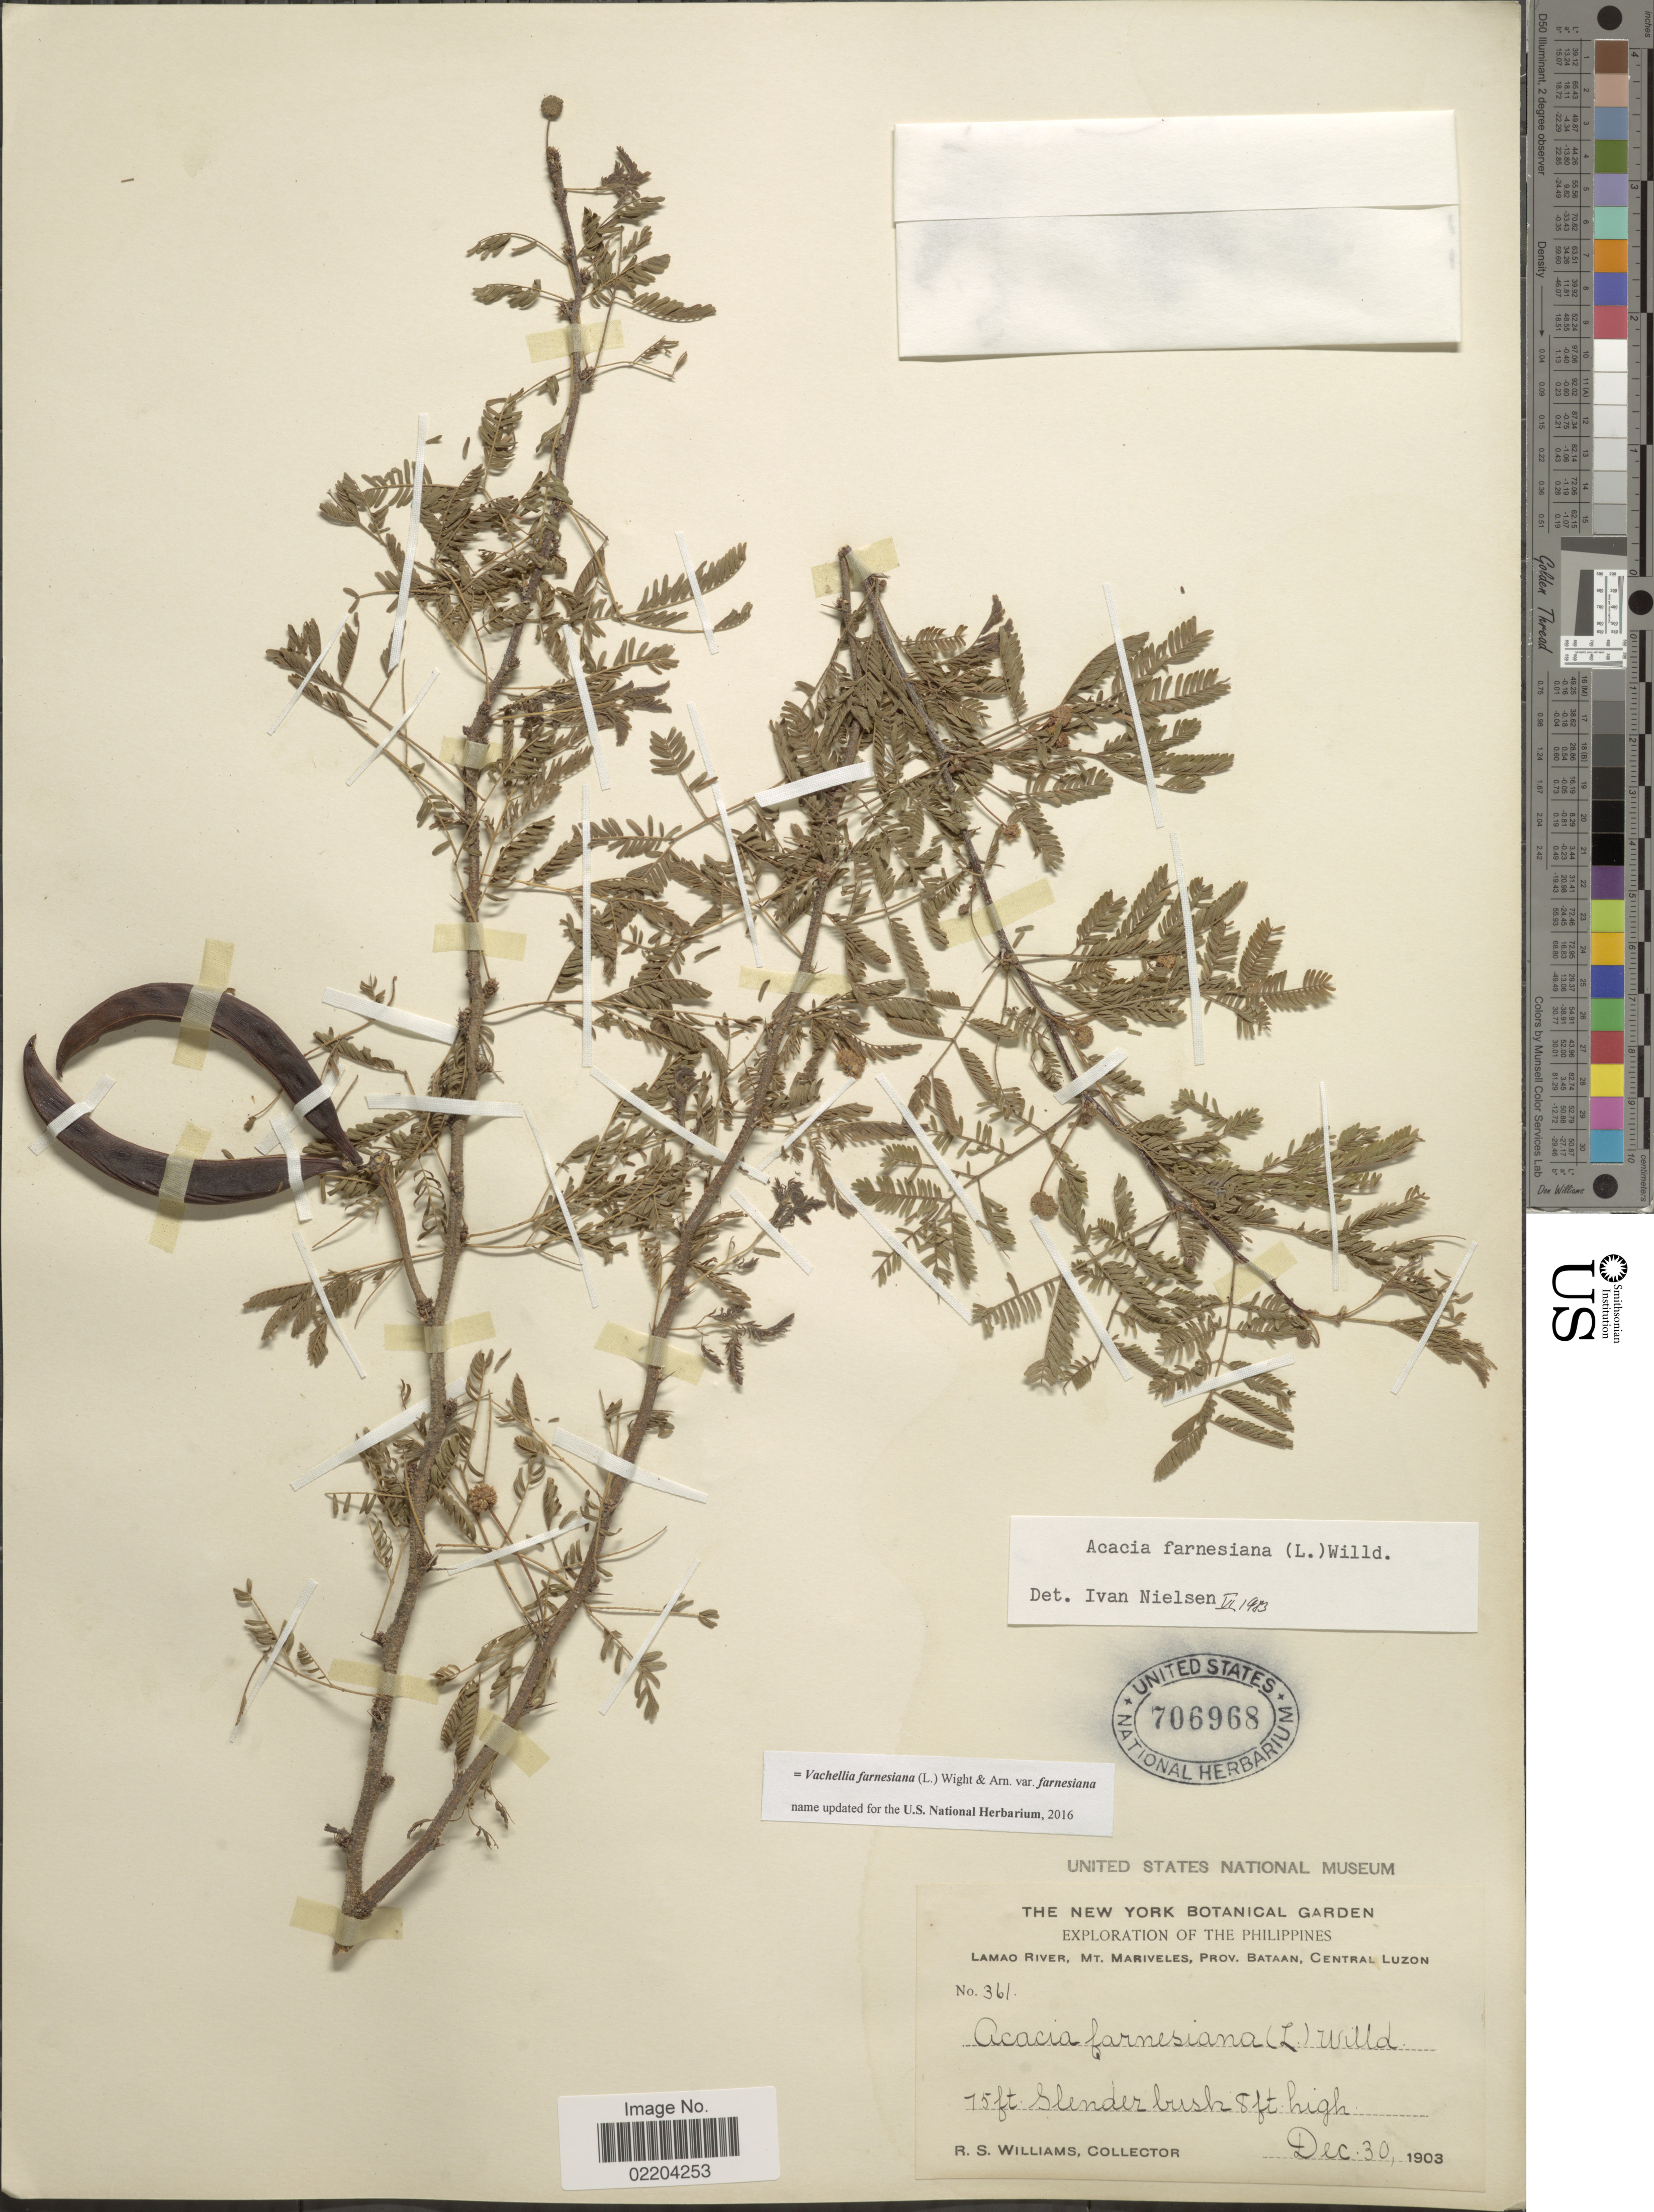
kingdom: Plantae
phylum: Tracheophyta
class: Magnoliopsida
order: Fabales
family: Fabaceae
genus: Vachellia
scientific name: Vachellia farnesiana var. farnesiana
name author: (L.) Wight & Arn.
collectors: R. S. Williams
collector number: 361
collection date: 1903-12-30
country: Philippines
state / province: Central Luzon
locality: Lamao River, Mt. Mariveles, Prov. Bataan, Central Luzon.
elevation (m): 23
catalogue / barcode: US 706968